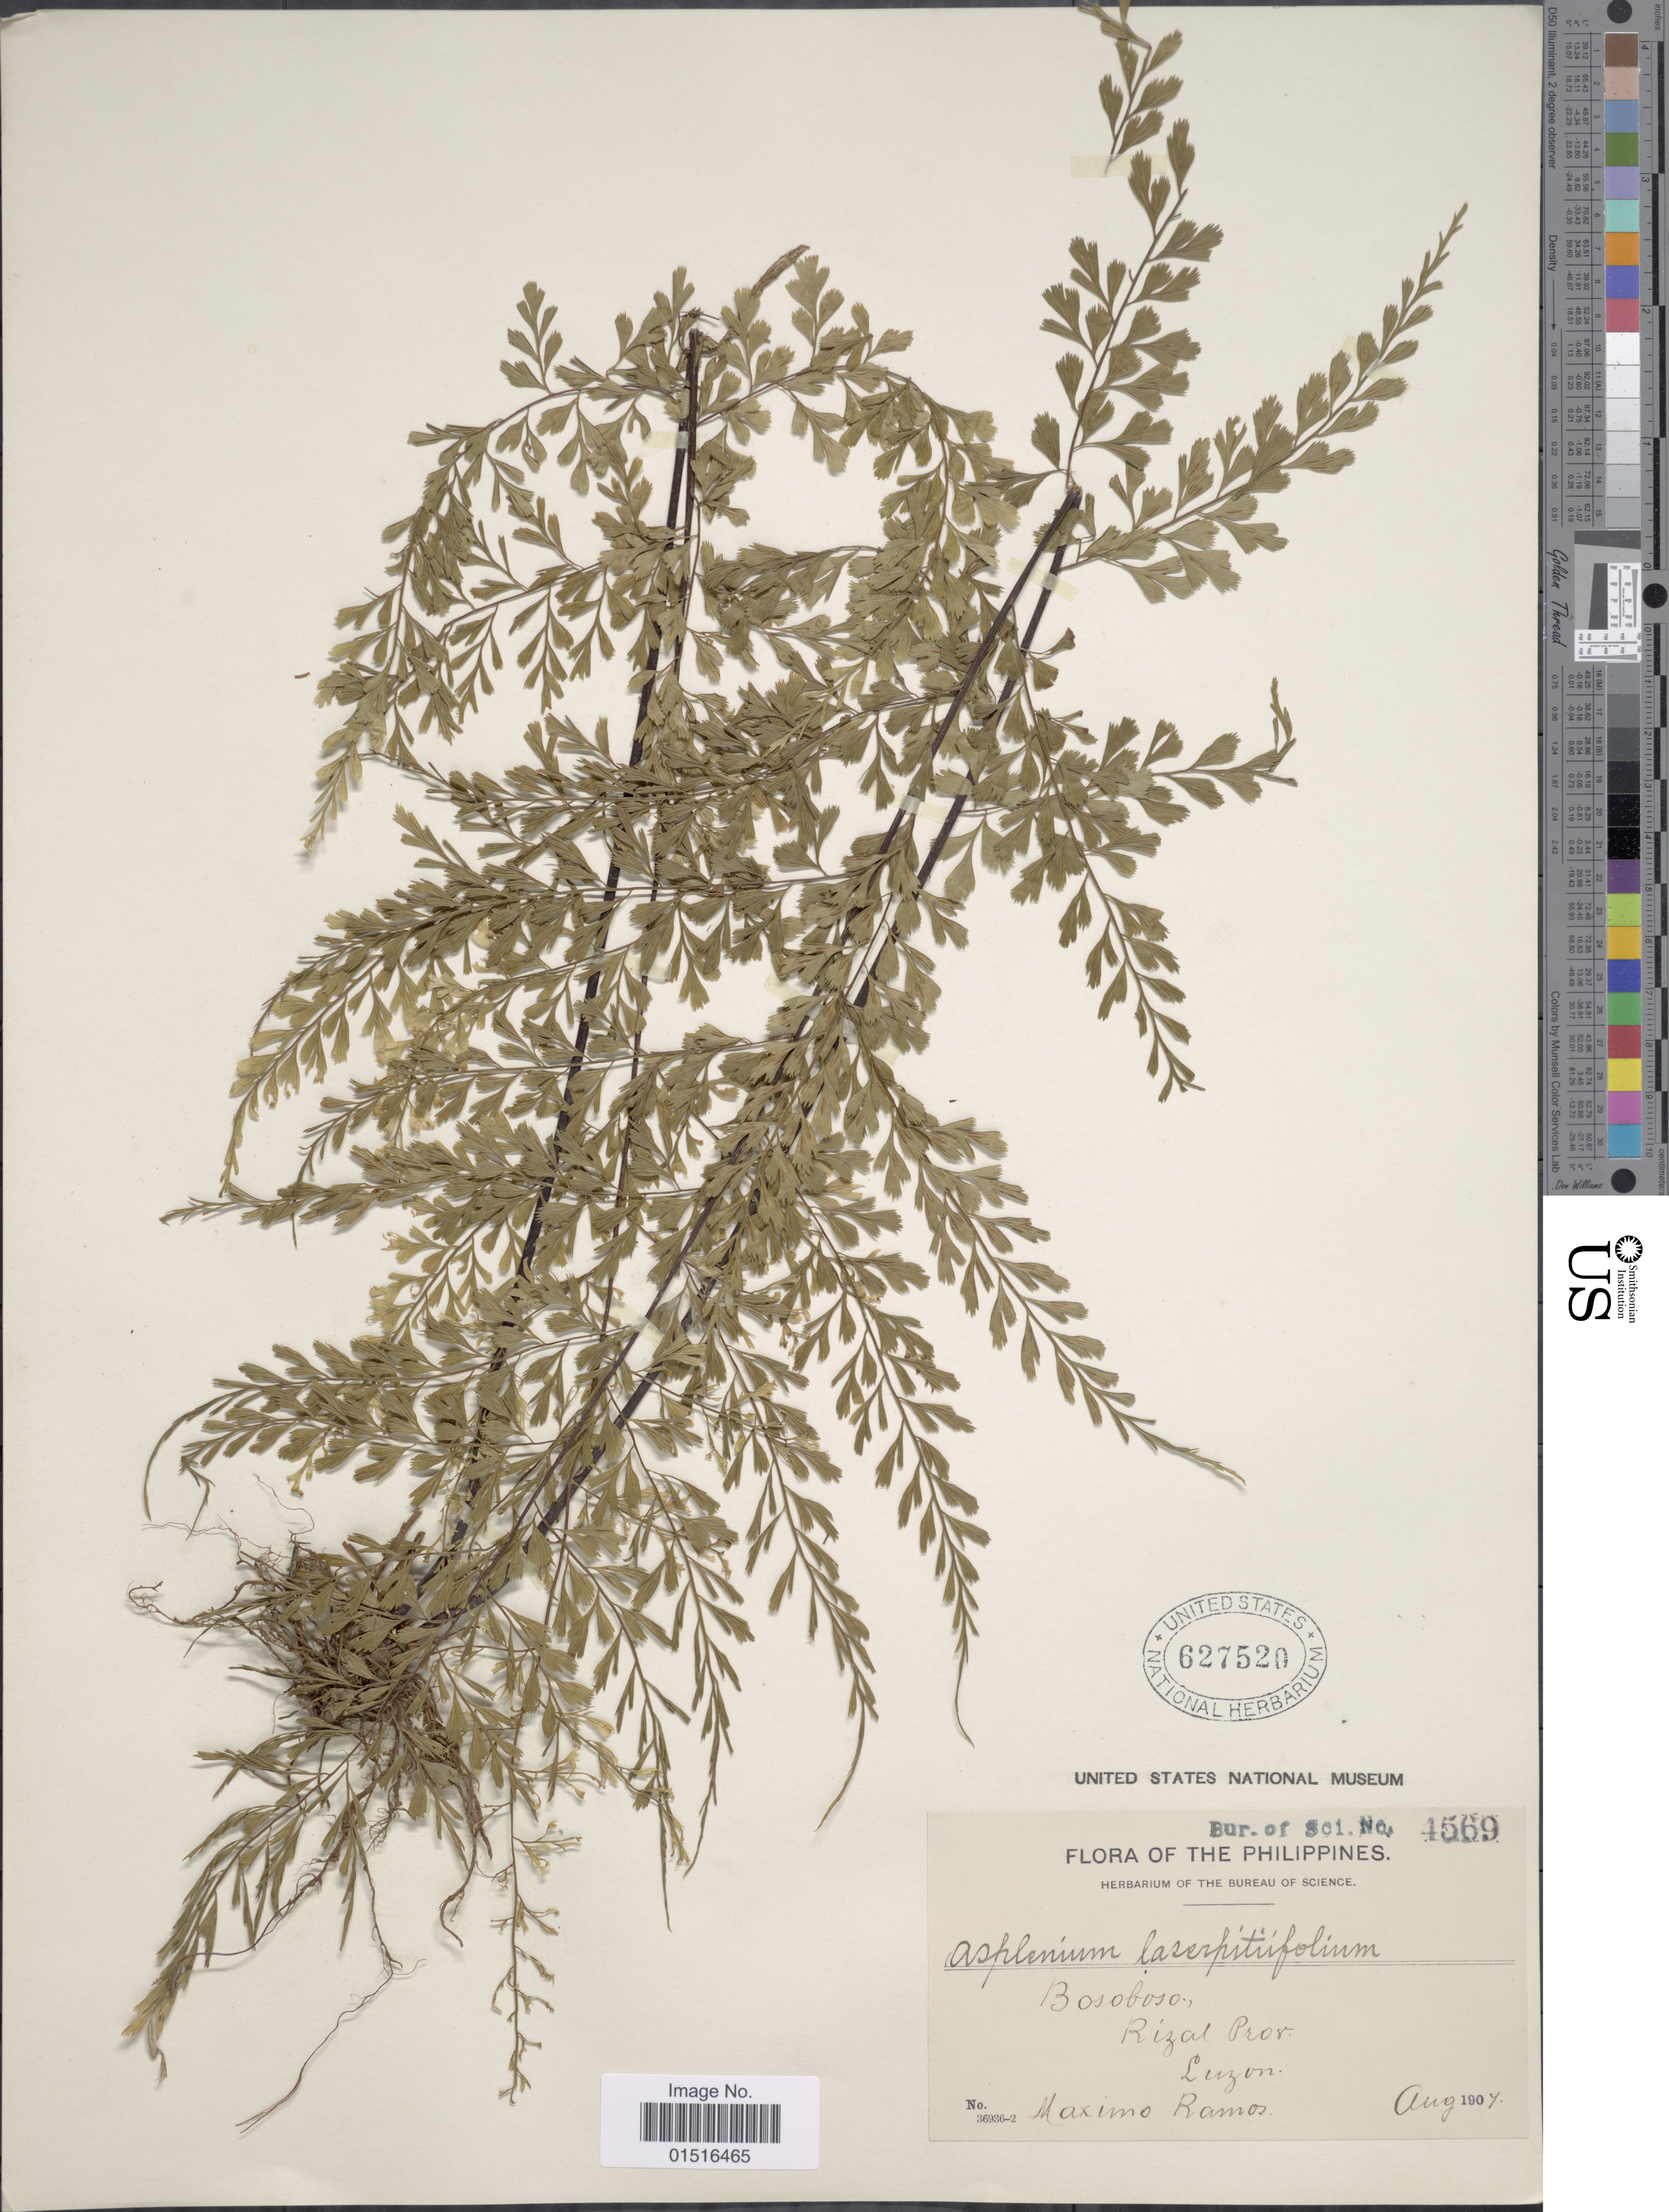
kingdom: Plantae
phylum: Tracheophyta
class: Polypodiopsida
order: Polypodiales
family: Aspleniaceae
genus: Asplenium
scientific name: Asplenium laserpitiifolium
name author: Lam.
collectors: M. Ramos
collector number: Bur. of Sci. 4569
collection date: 1907-08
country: Philippines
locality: Bosoboso, Rizal prov., Luzon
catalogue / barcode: US 627520